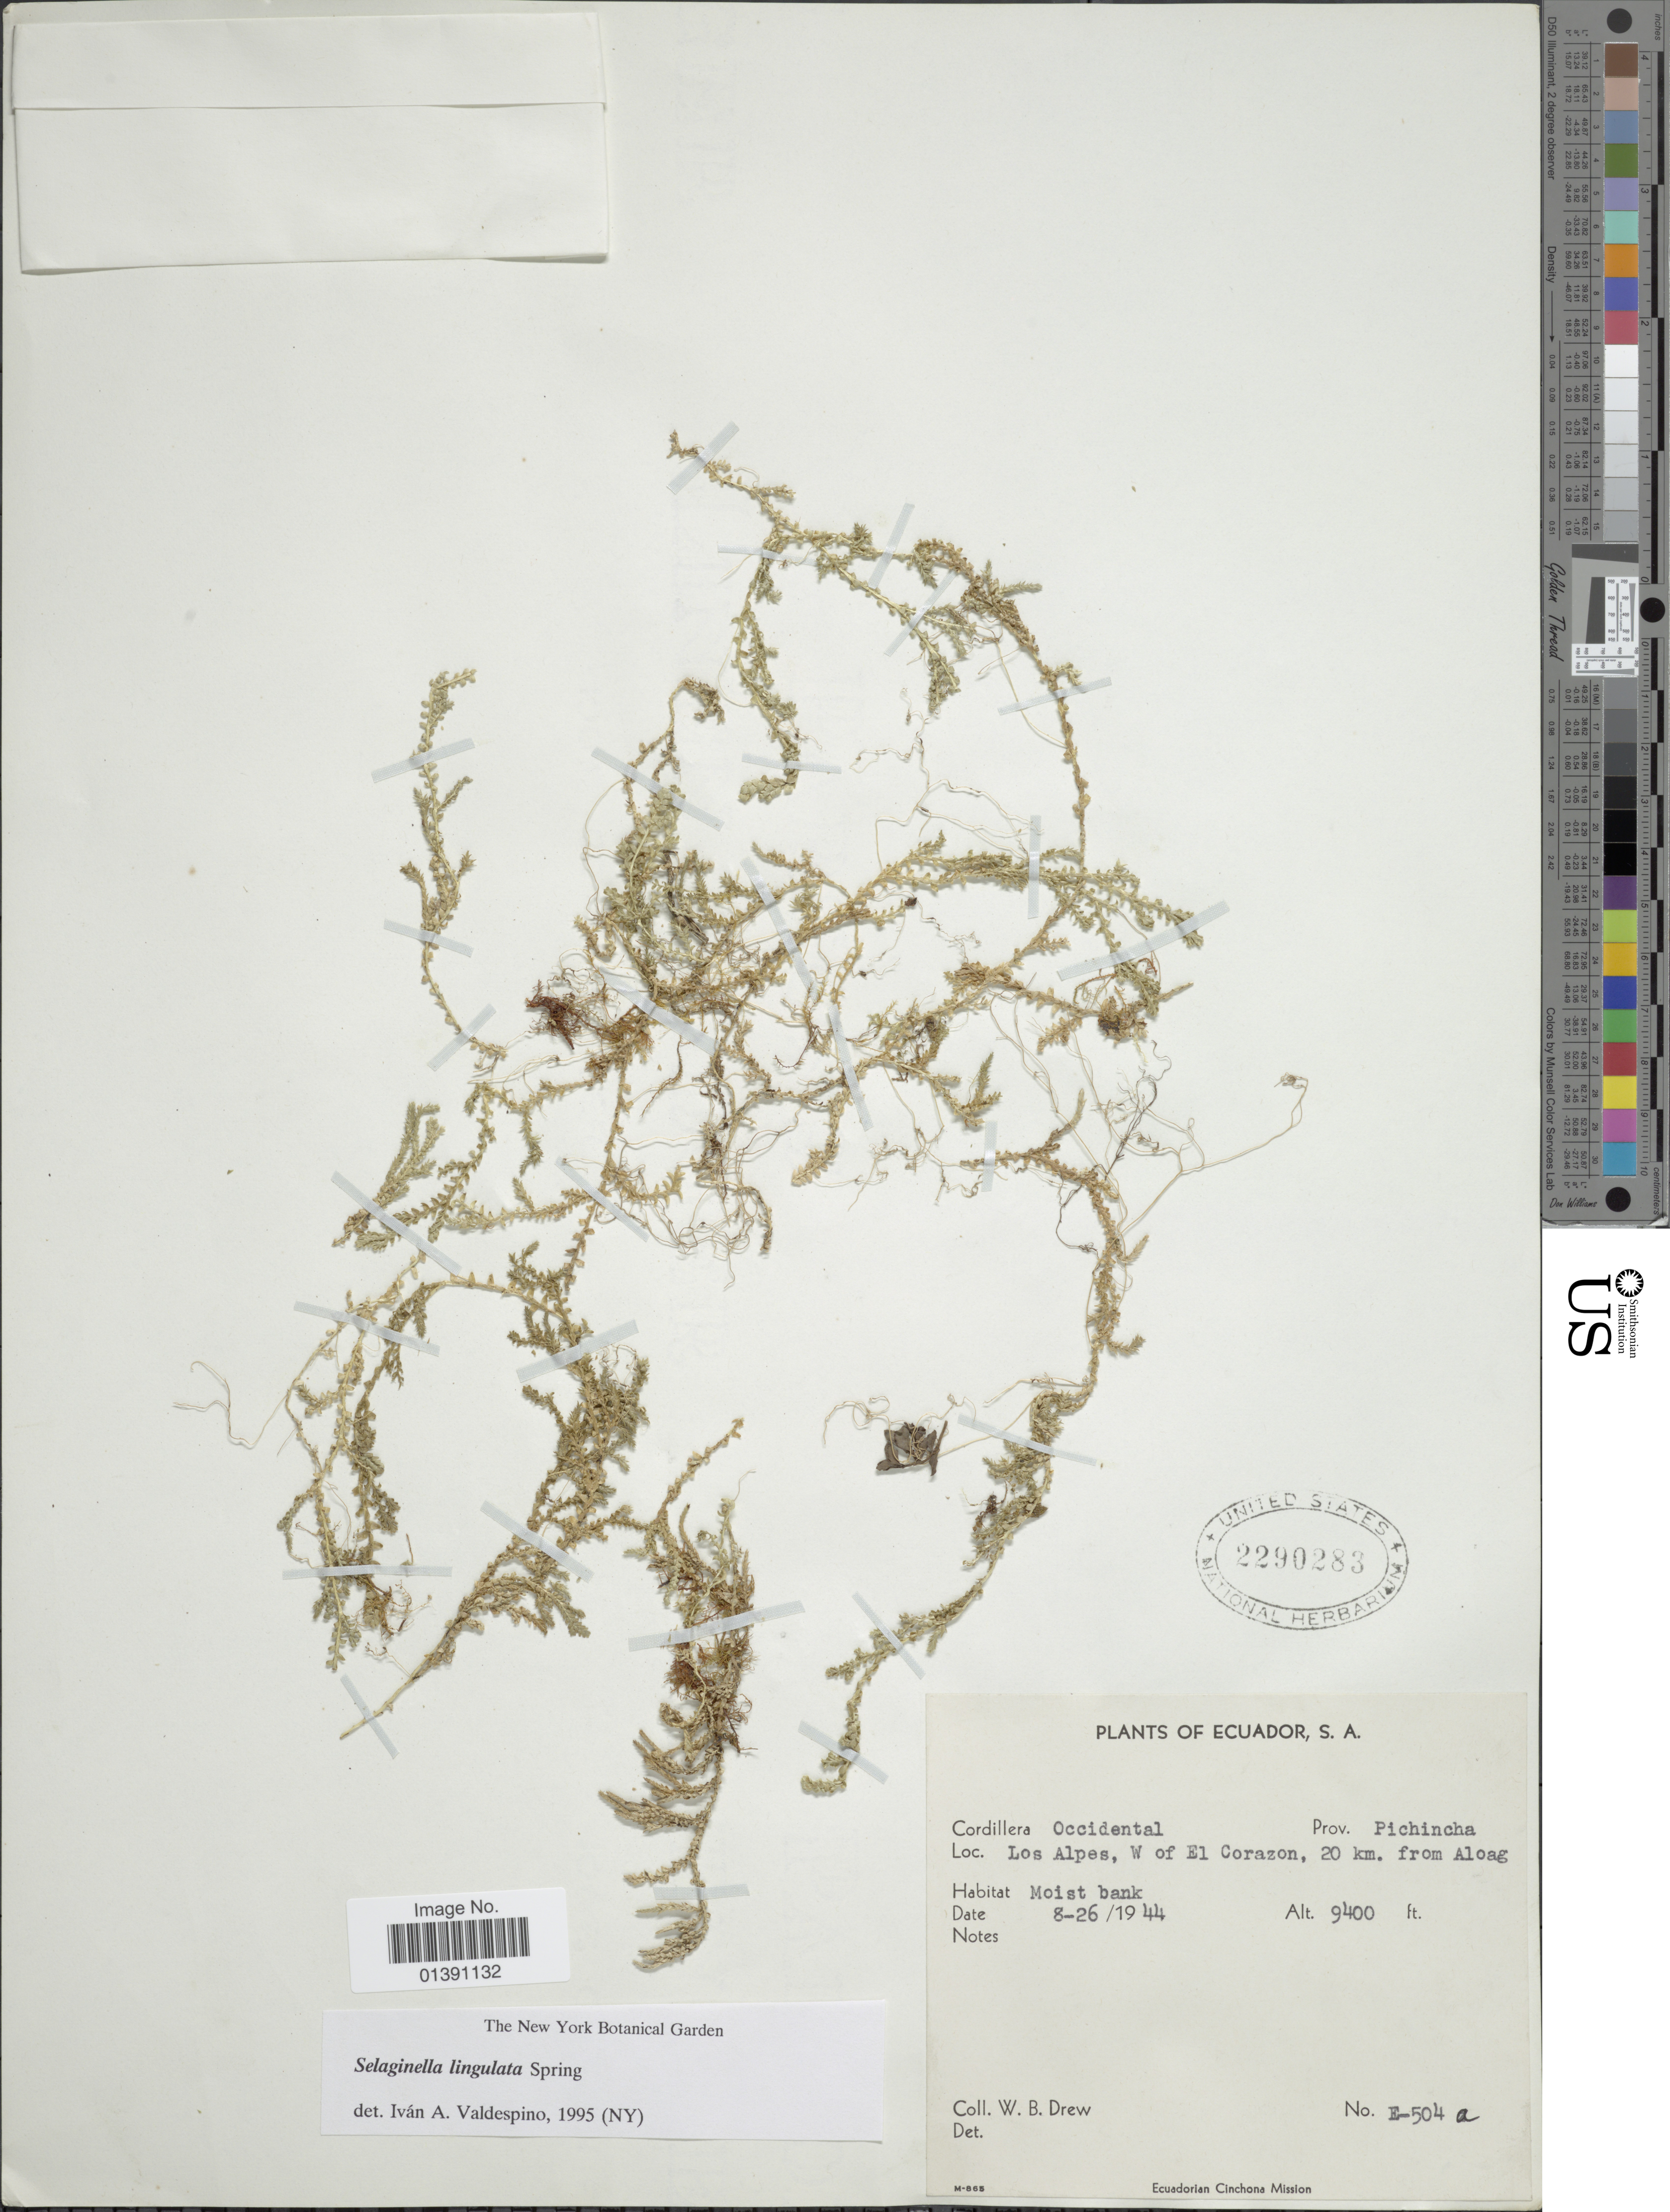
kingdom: Plantae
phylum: Tracheophyta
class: Lycopodiopsida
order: Selaginellales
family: Selaginellaceae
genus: Selaginella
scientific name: Selaginella lingulata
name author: Spring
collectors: W. B. Drew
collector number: E-504a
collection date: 1944-08-26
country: Ecuador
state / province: Pichincha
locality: Cordillera Occidental, Los Alpes, W of El Corazon, 20 km from Aloag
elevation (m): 2865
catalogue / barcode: US 2290283